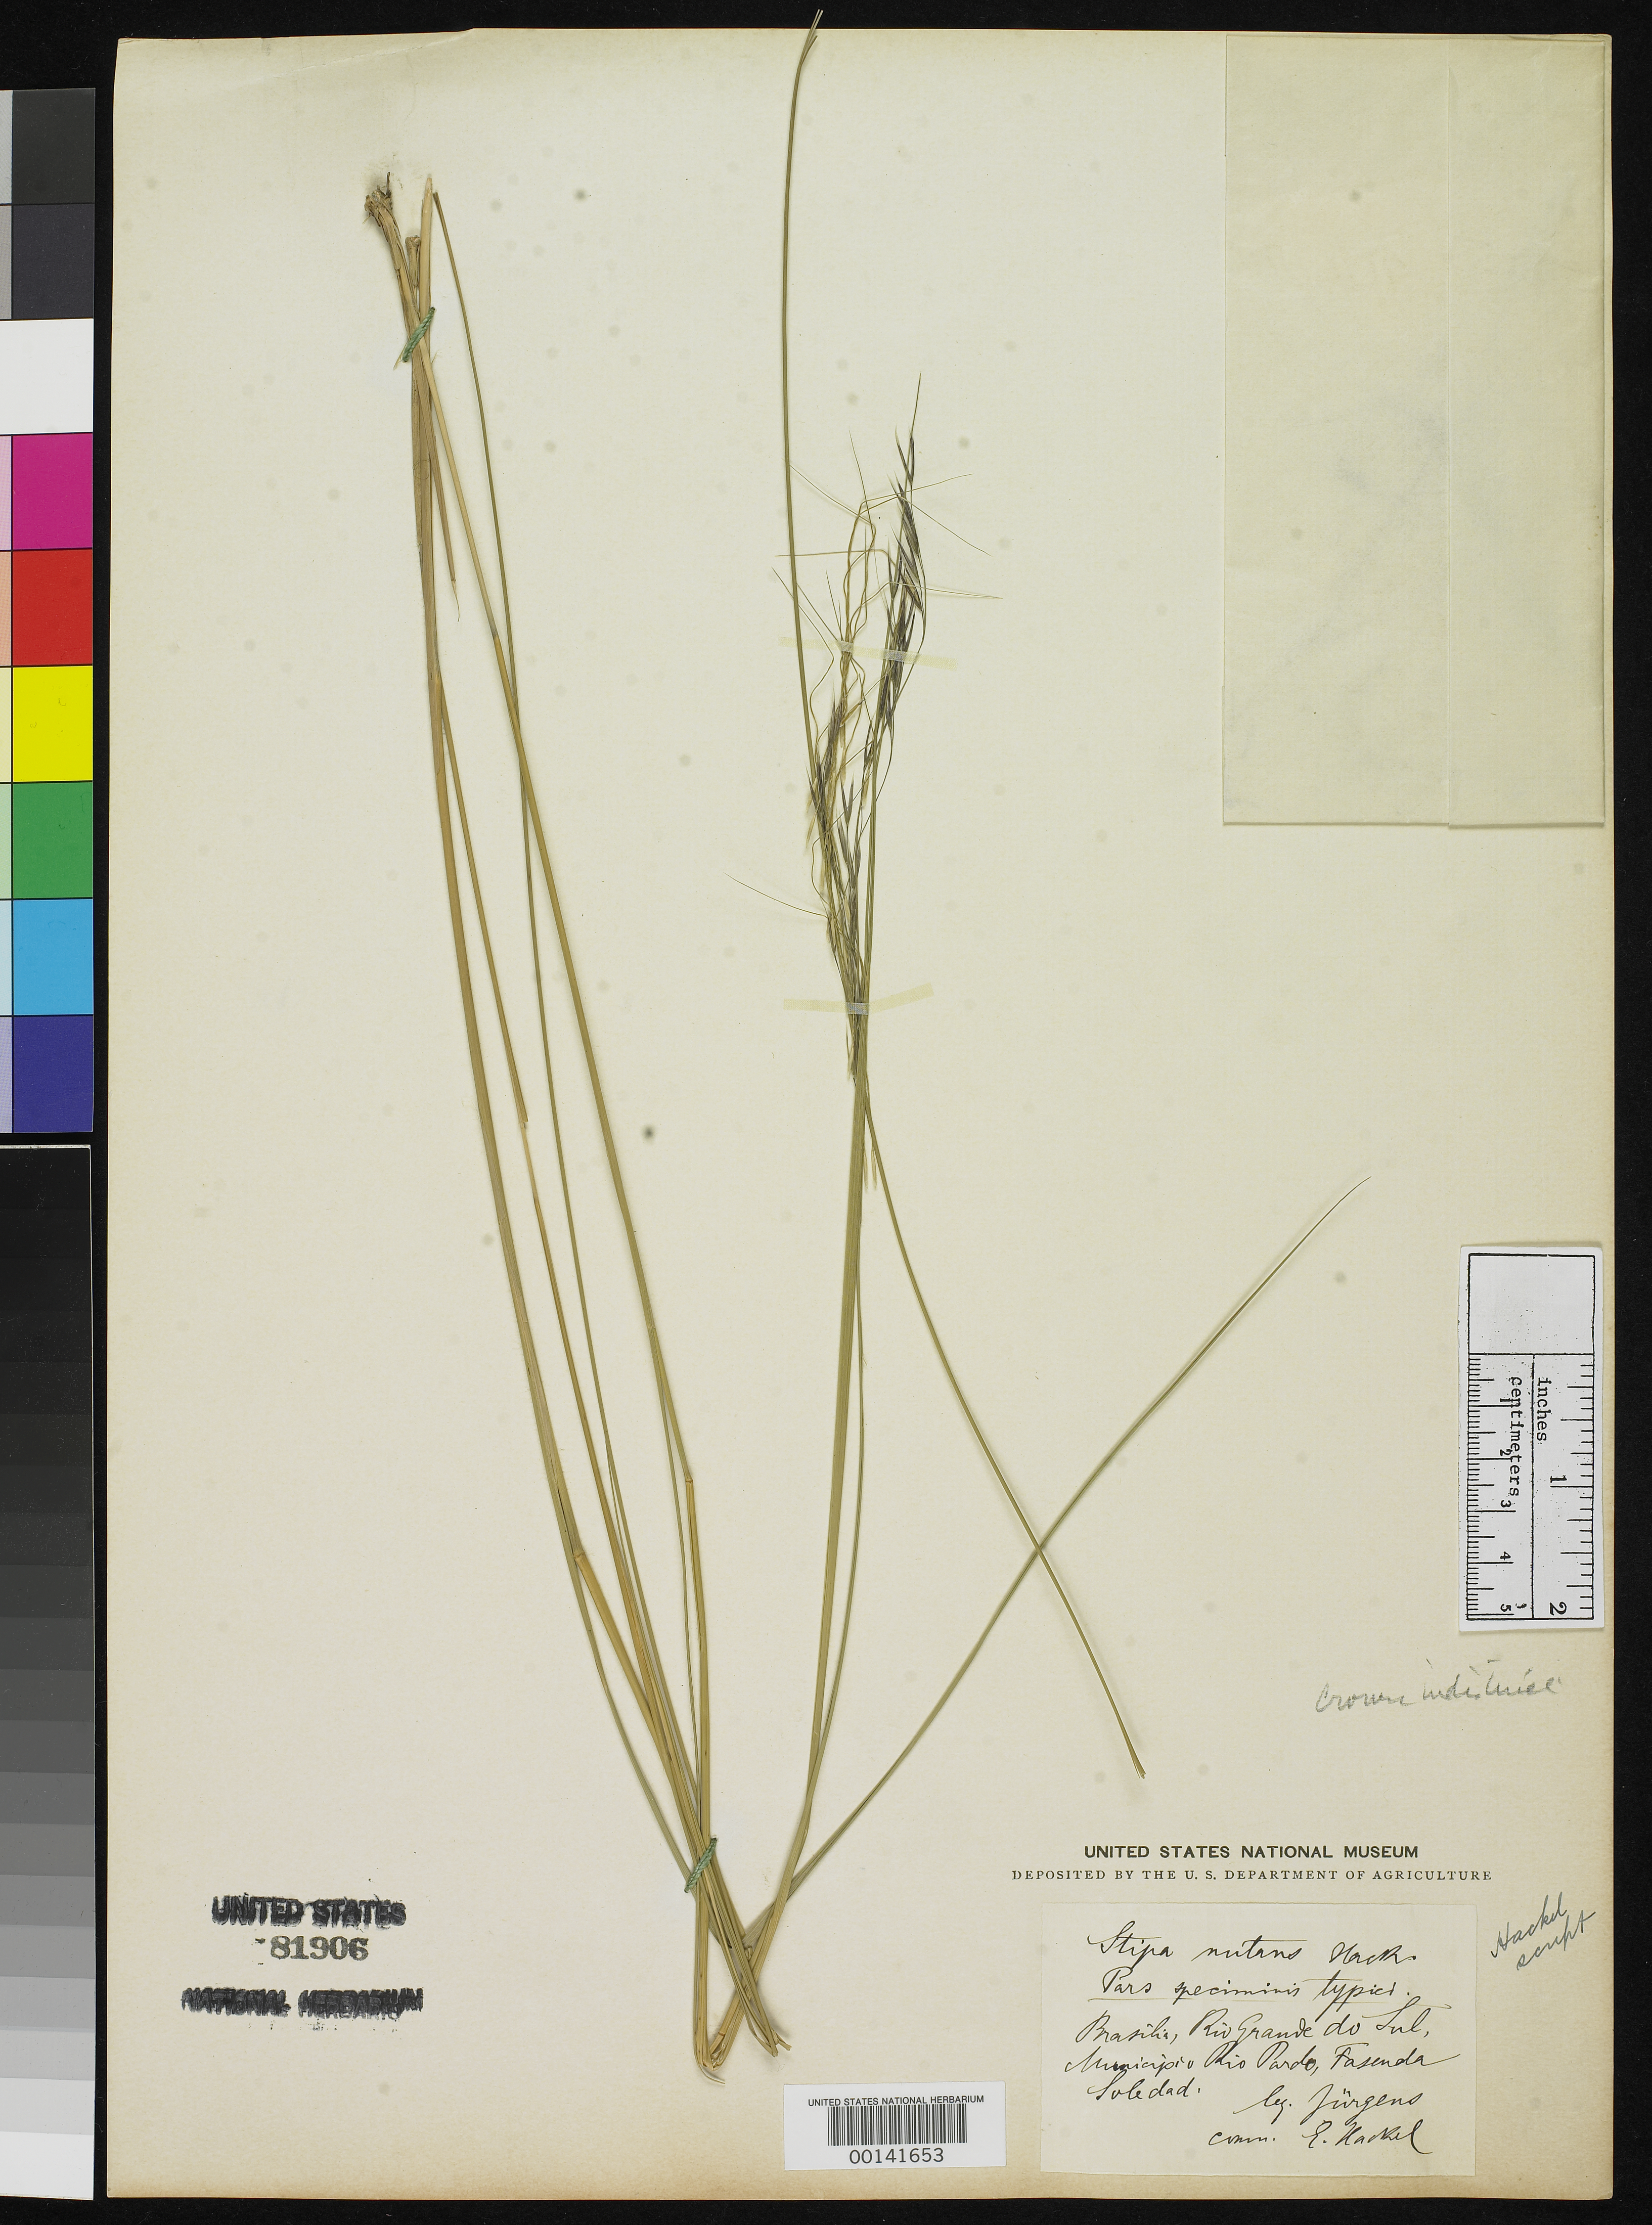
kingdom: Plantae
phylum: Tracheophyta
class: Liliopsida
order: Poales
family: Poaceae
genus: Stipa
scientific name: Stipa nutans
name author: Hack.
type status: Isotype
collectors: C. Jürgens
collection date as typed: Dec 1905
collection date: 1905-12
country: Brazil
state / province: Rio Grande do Sul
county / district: Rio Pardo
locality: Fazenda Soledade.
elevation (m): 7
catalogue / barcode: US 81906